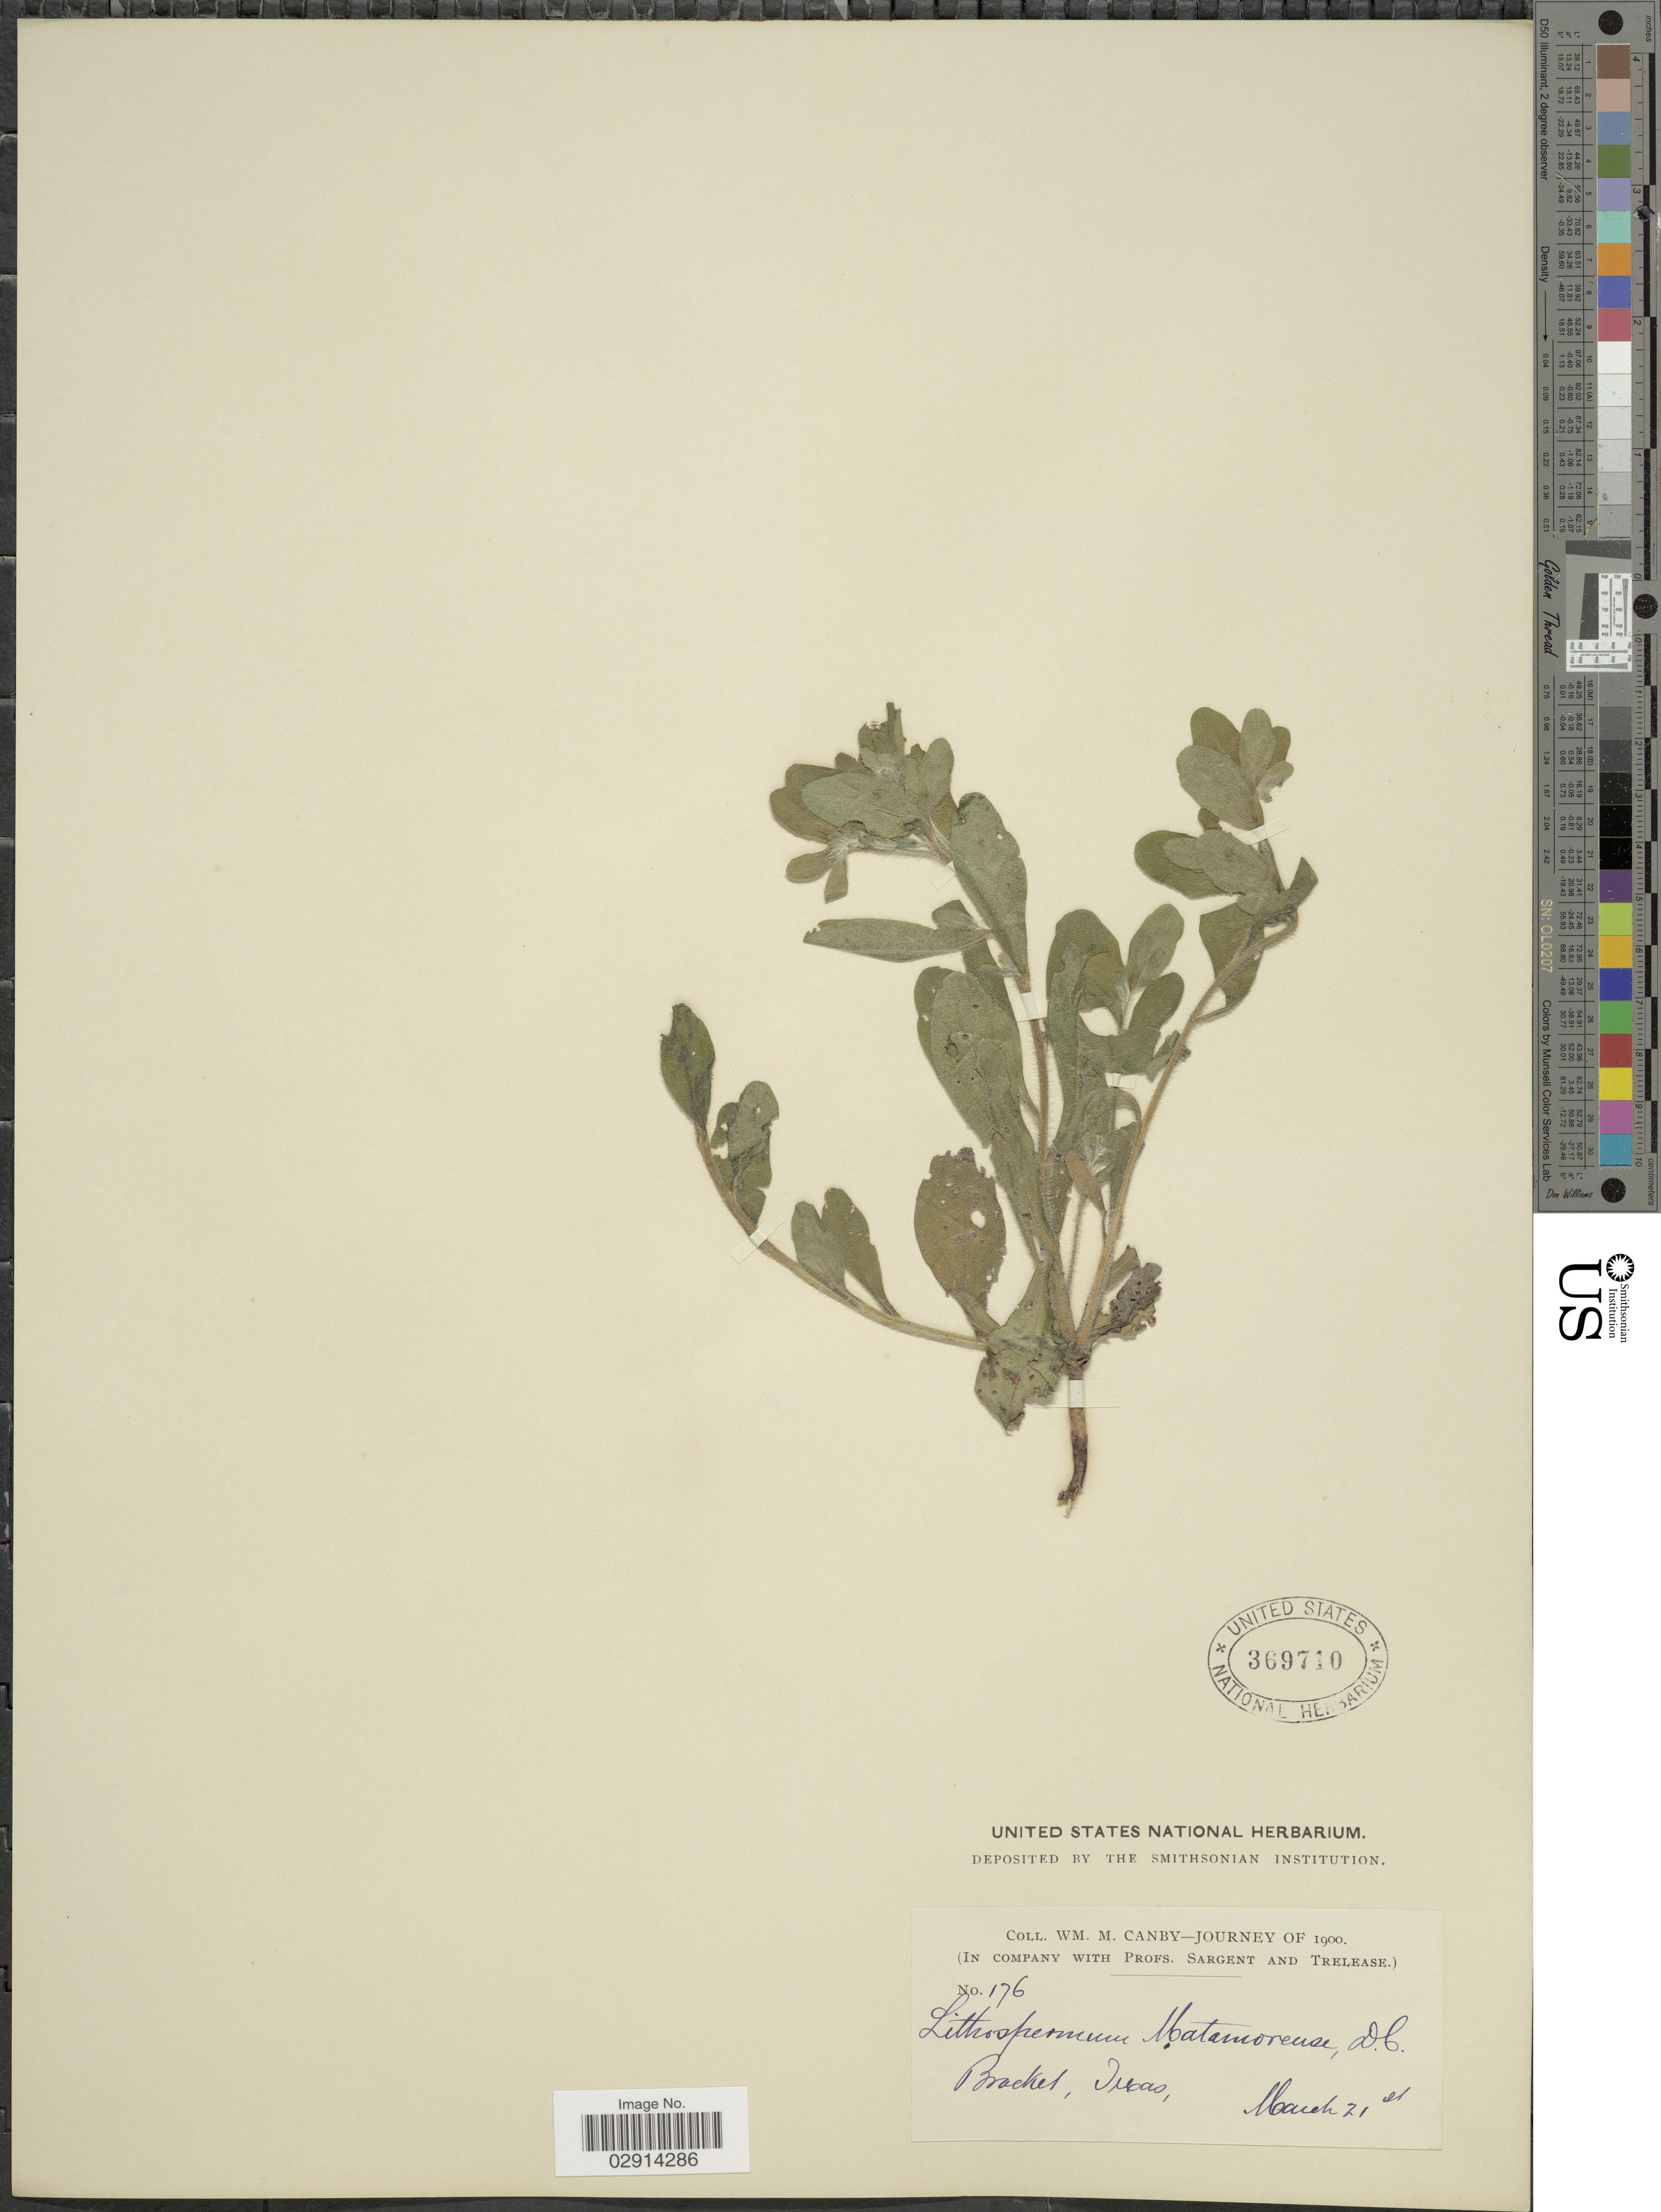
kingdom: Plantae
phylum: Tracheophyta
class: Magnoliopsida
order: Boraginales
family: Boraginaceae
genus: Lithospermum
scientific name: Lithospermum matamorense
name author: A. DC. in DC.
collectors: W. M. Canby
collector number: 176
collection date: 1900-03-21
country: United States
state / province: Texas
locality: Bracket.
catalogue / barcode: US 369710